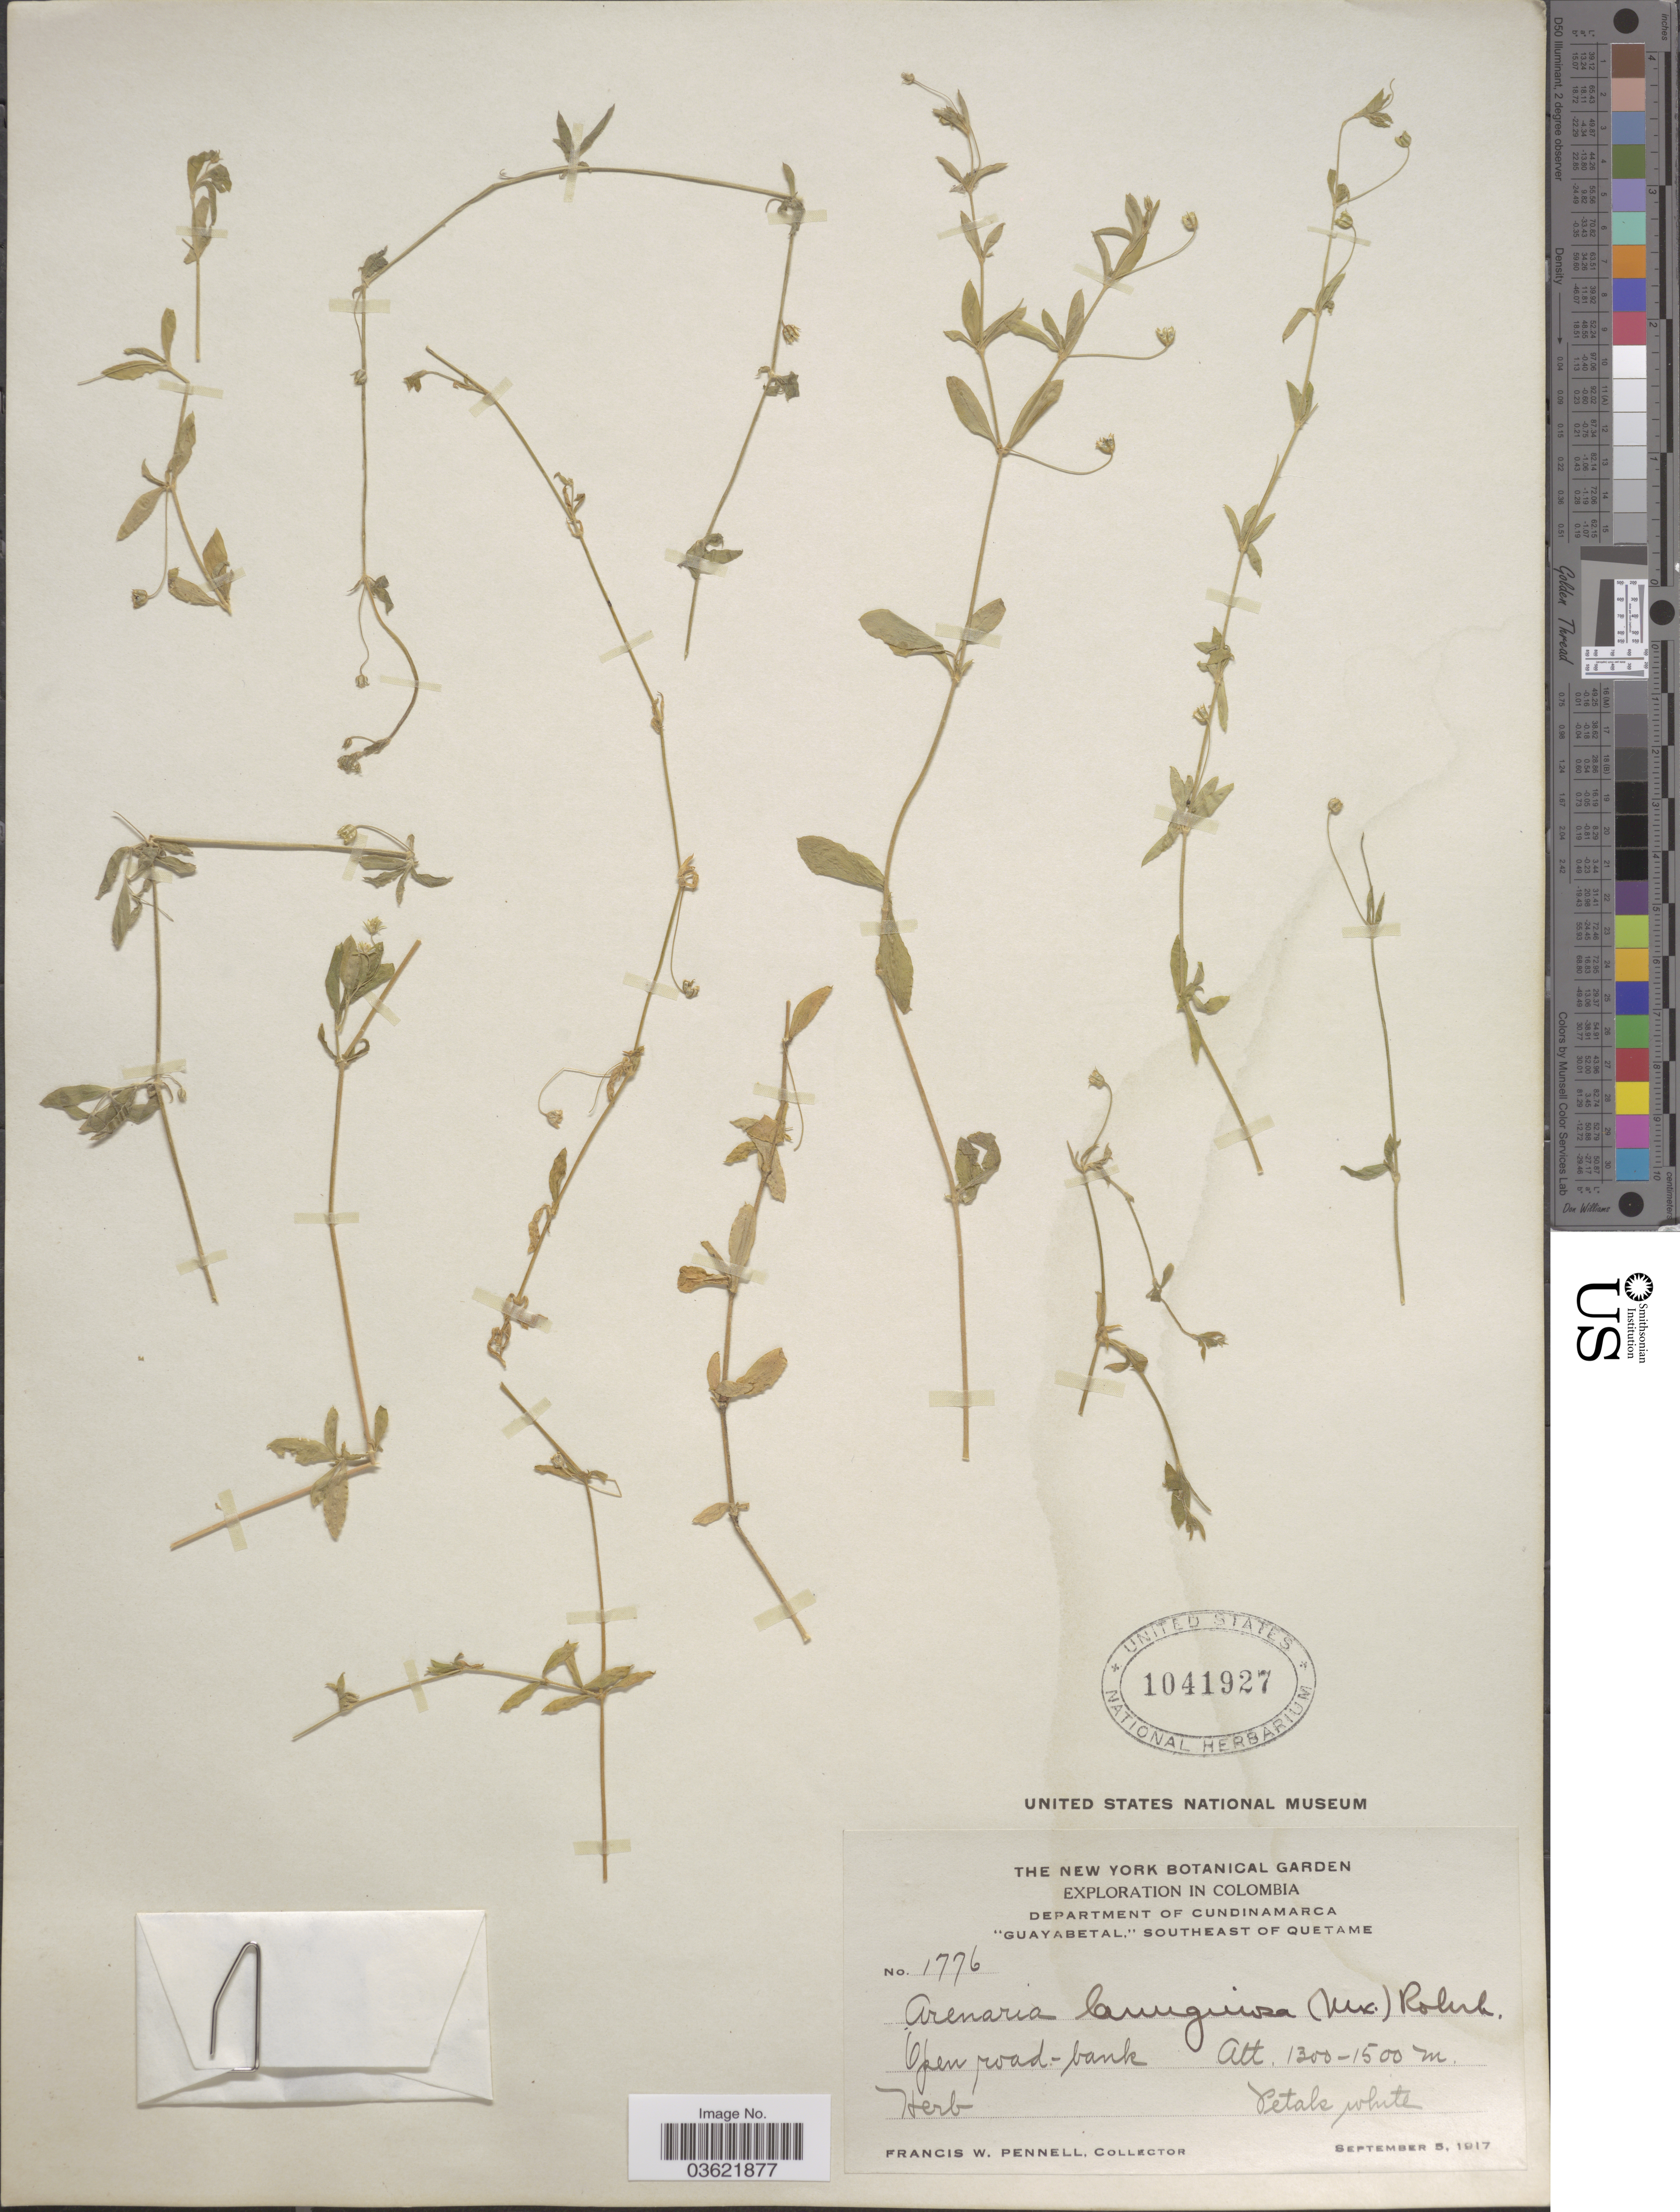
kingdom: Plantae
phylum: Tracheophyta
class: Magnoliopsida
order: Caryophyllales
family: Caryophyllaceae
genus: Arenaria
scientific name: Arenaria lanuginosa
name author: (Michx.) Rohrb.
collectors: F. W. Pennell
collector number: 1776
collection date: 1917-09-05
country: Colombia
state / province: Cundinamarca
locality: Department of Cundinamarca. "Guayabetal", southeast of Quetame.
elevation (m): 1300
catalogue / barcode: US 1041927